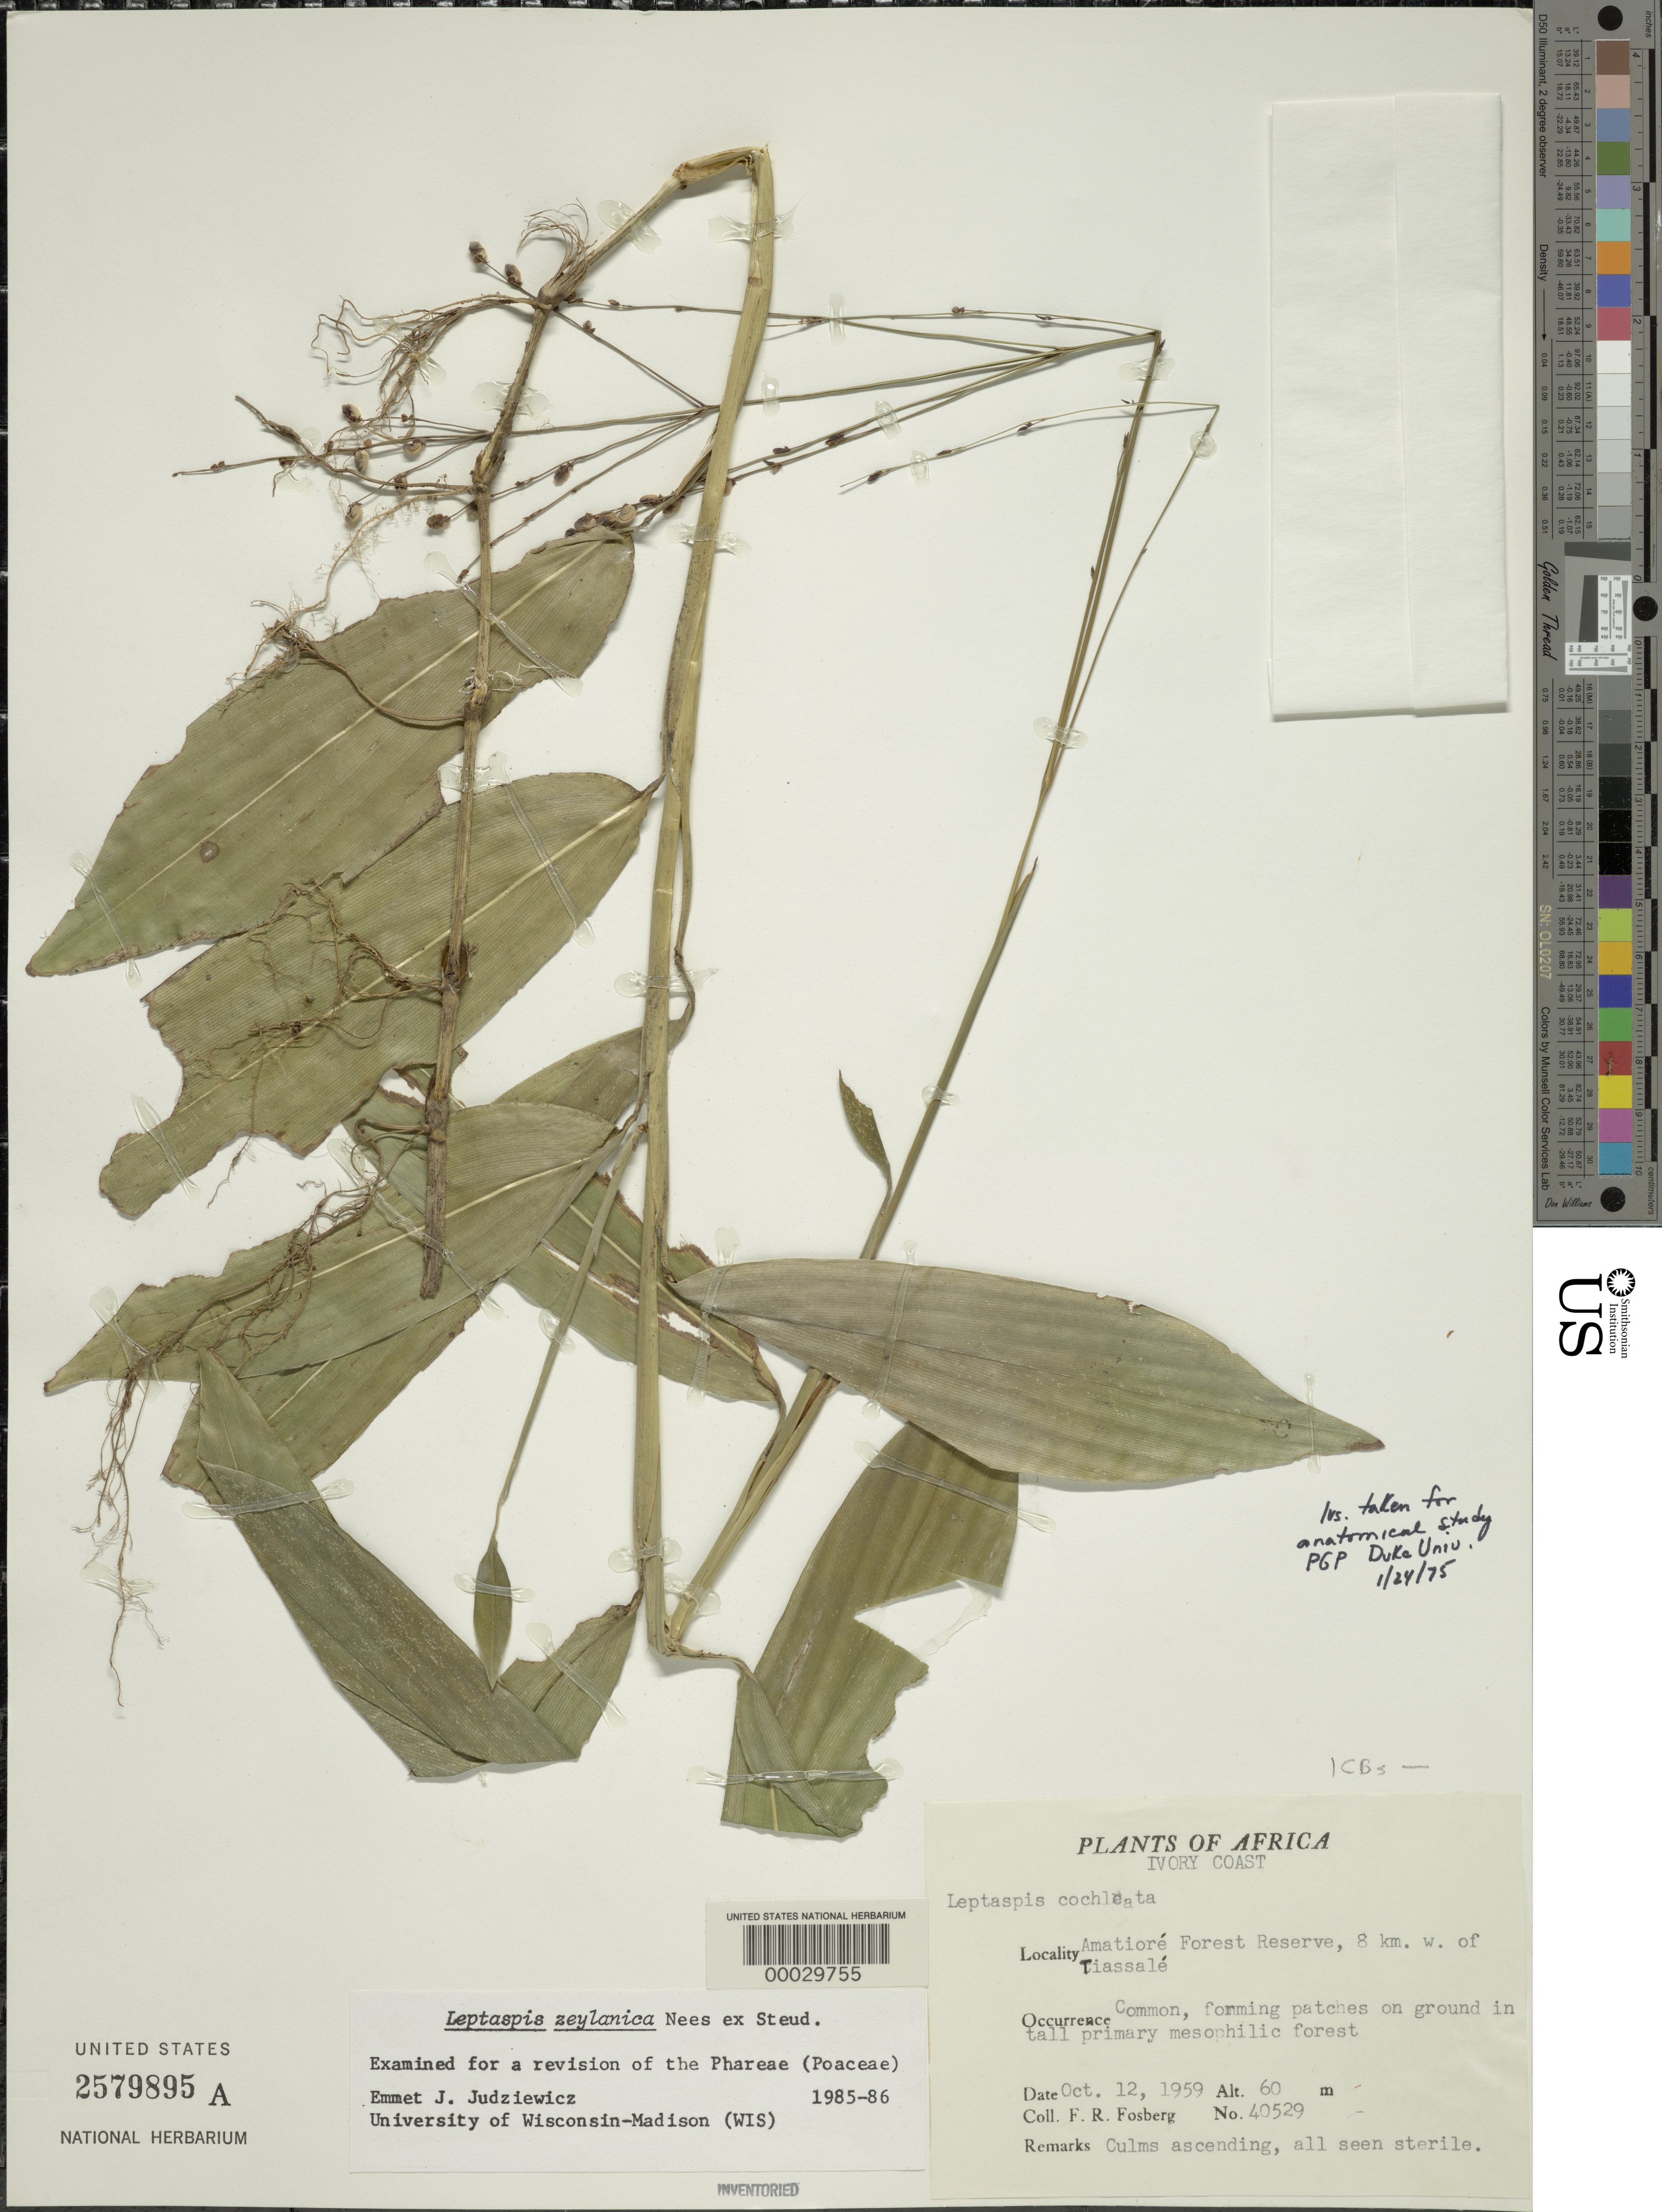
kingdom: Plantae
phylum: Tracheophyta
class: Liliopsida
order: Poales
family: Poaceae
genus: Leptaspis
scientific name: Leptaspis zeylanica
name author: Nees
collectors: F. R. Fosberg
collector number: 40529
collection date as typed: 12 Oct 1959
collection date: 1959-10-12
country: Ivory Coast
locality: Amatiore' Forest Reserve, Tiassale'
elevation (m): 60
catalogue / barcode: US 2579895A